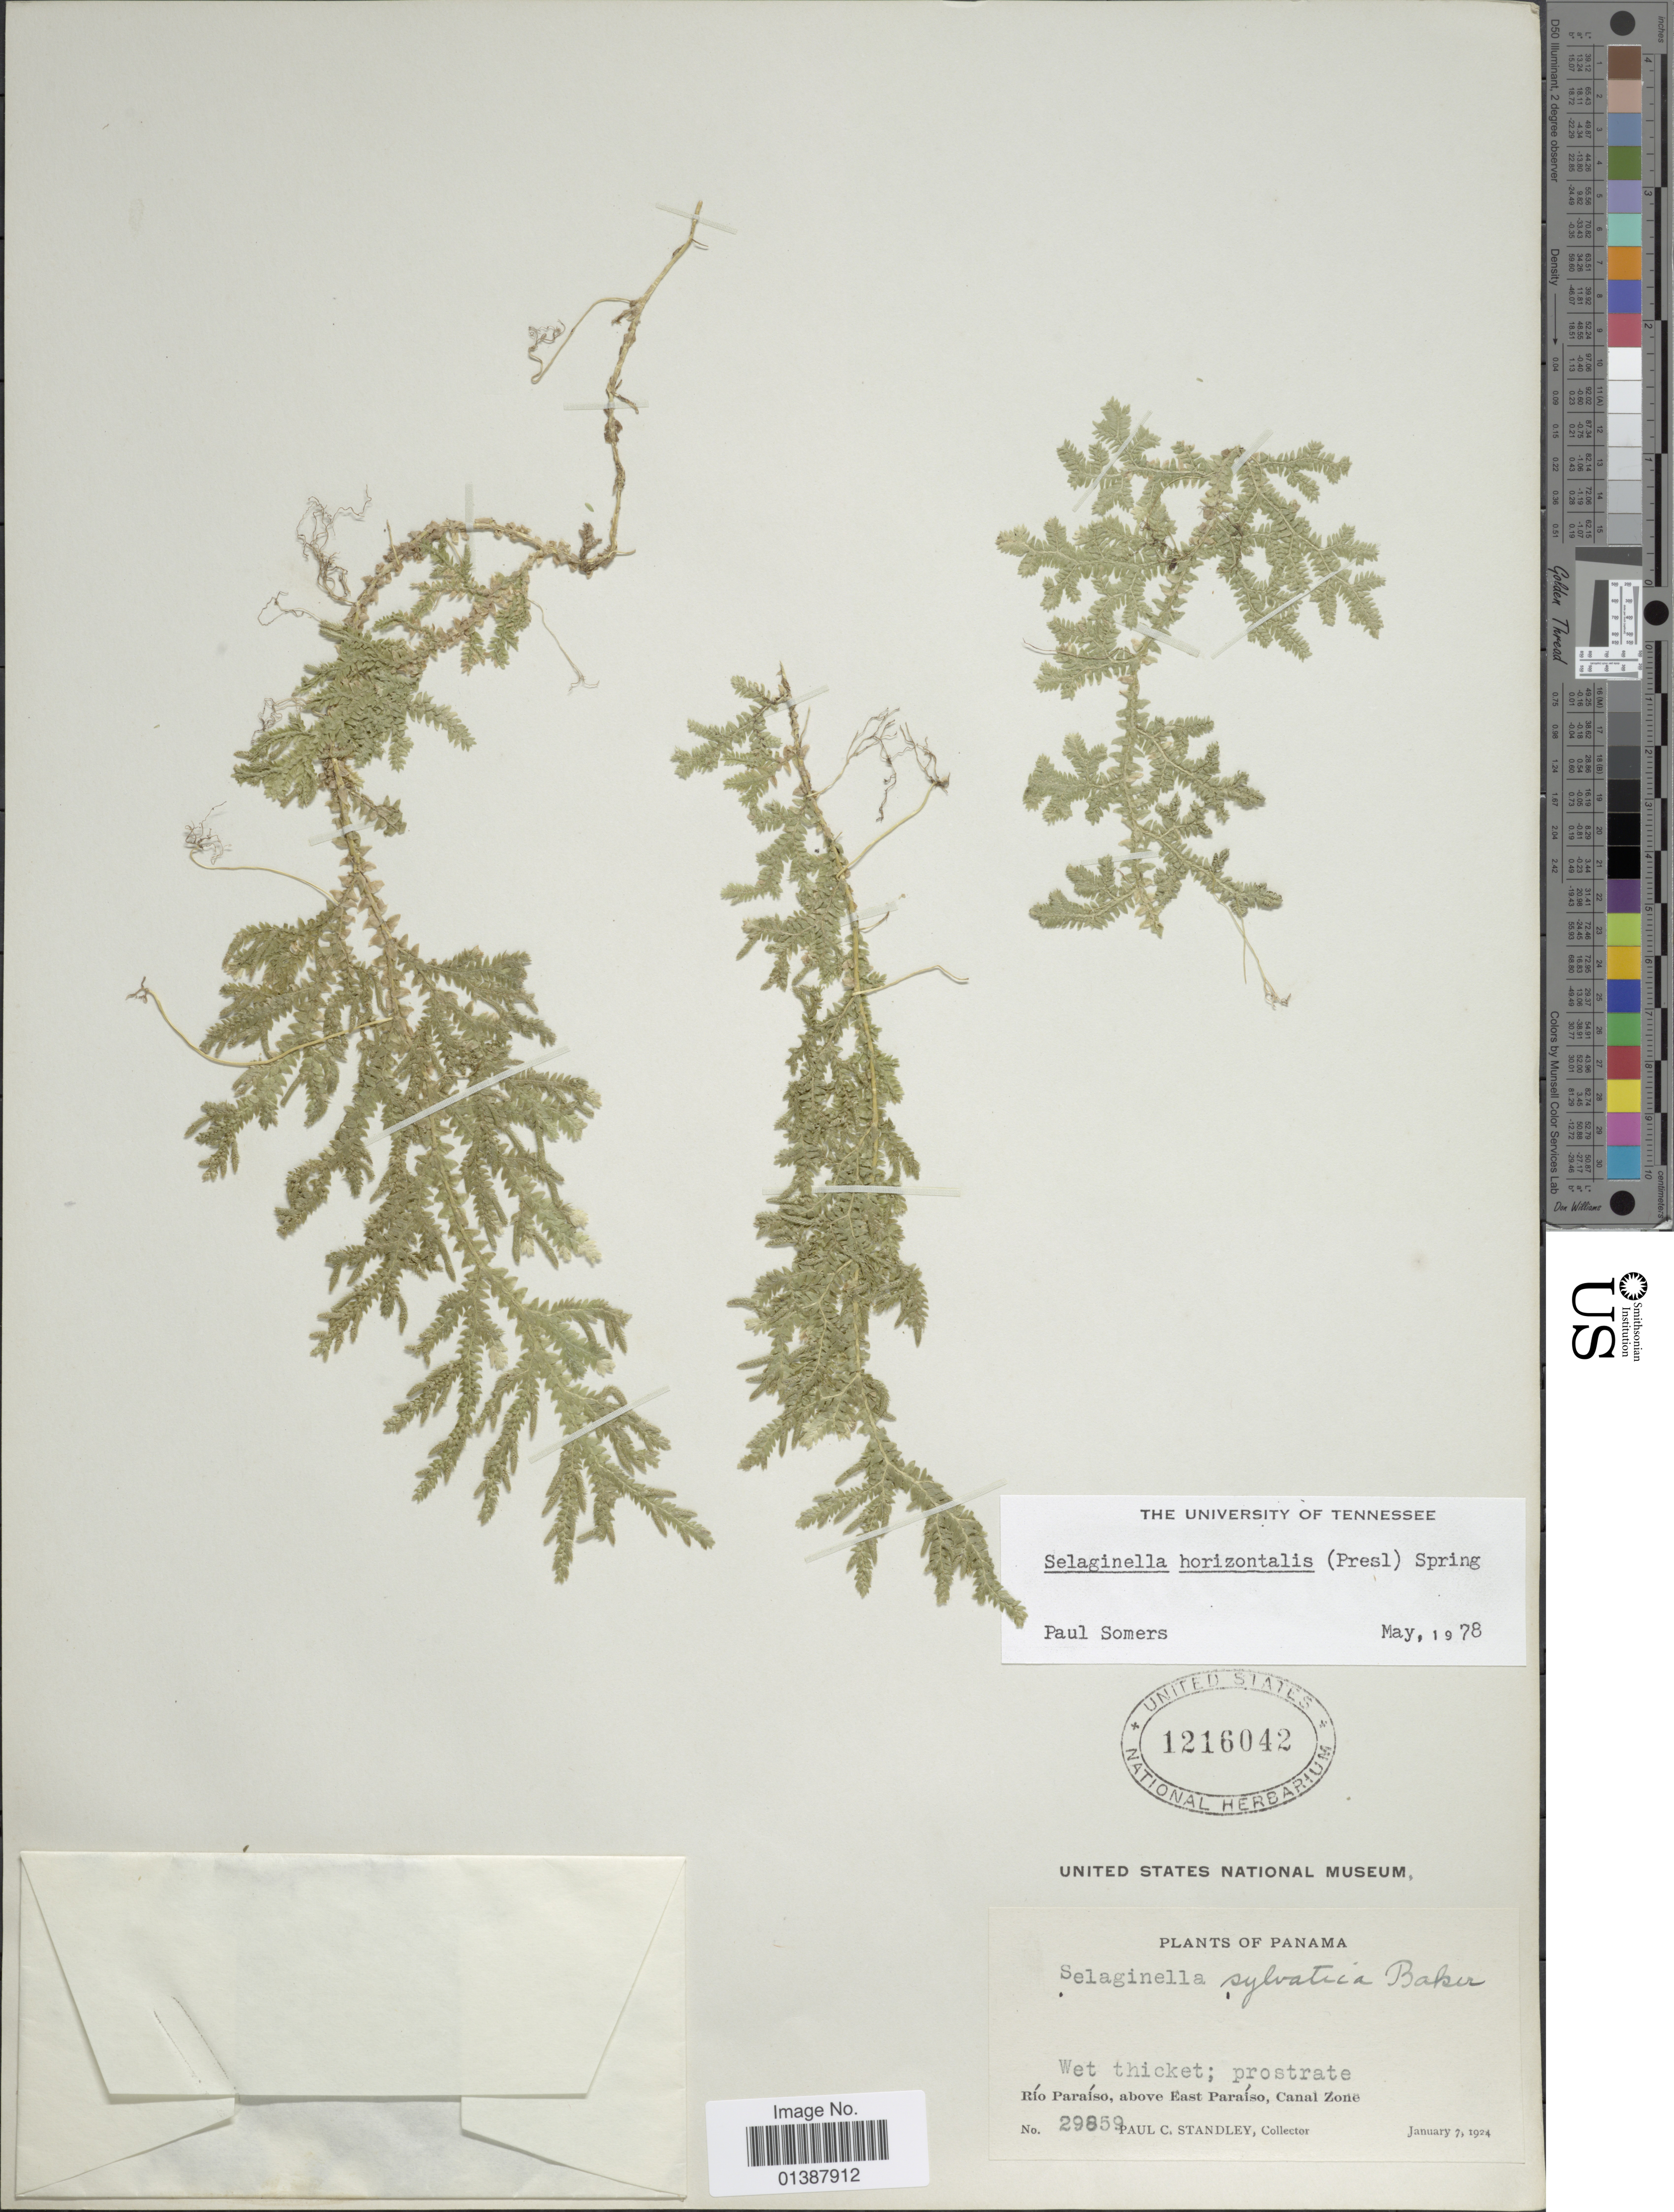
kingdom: Plantae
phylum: Tracheophyta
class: Lycopodiopsida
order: Selaginellales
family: Selaginellaceae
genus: Selaginella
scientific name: Selaginella horizontalis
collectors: P. C. Standley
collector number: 29859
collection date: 1924-01-07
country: Panama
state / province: Colón / Panamá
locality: Río Paraíso, above East Paraíso, Canal Zone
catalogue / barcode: US 1216042